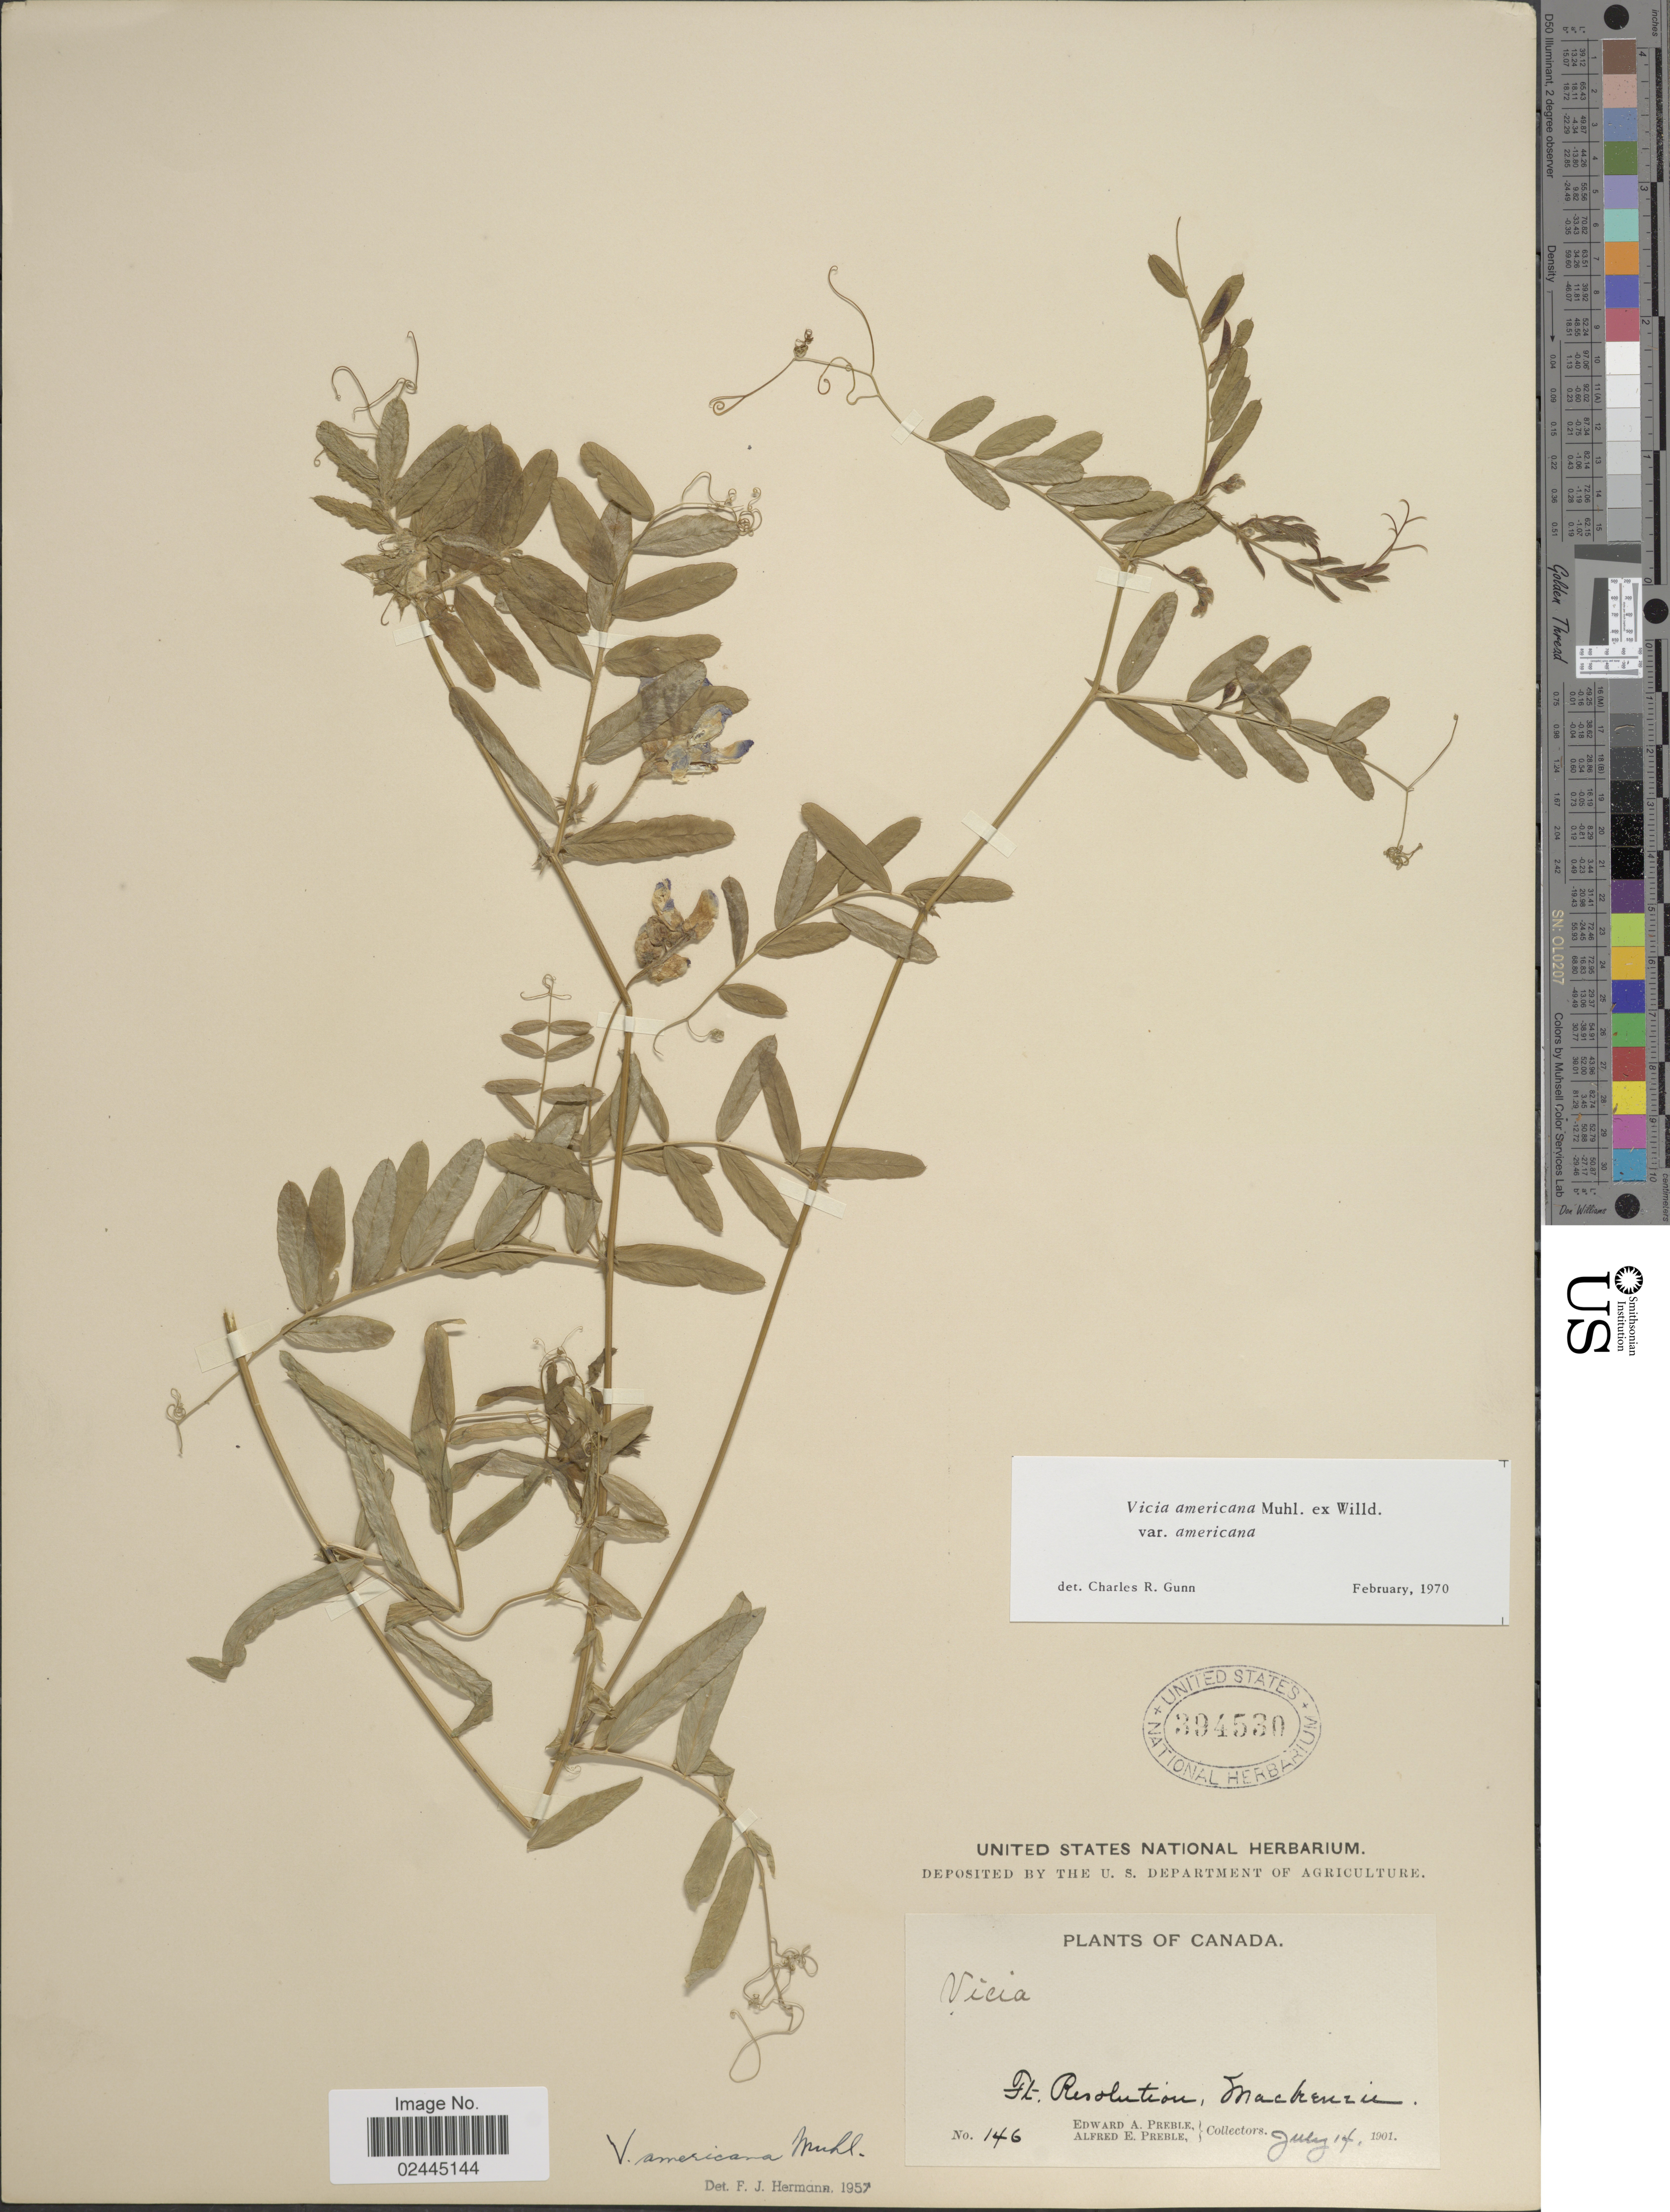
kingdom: Plantae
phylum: Tracheophyta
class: Magnoliopsida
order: Fabales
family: Fabaceae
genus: Vicia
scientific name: Vicia americana var. americana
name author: Muhl. ex Willd.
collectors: E. Preble & A. Preble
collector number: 146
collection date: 1901-07-14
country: Canada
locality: Ft. Resolution, Mackenzie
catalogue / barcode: US 394530